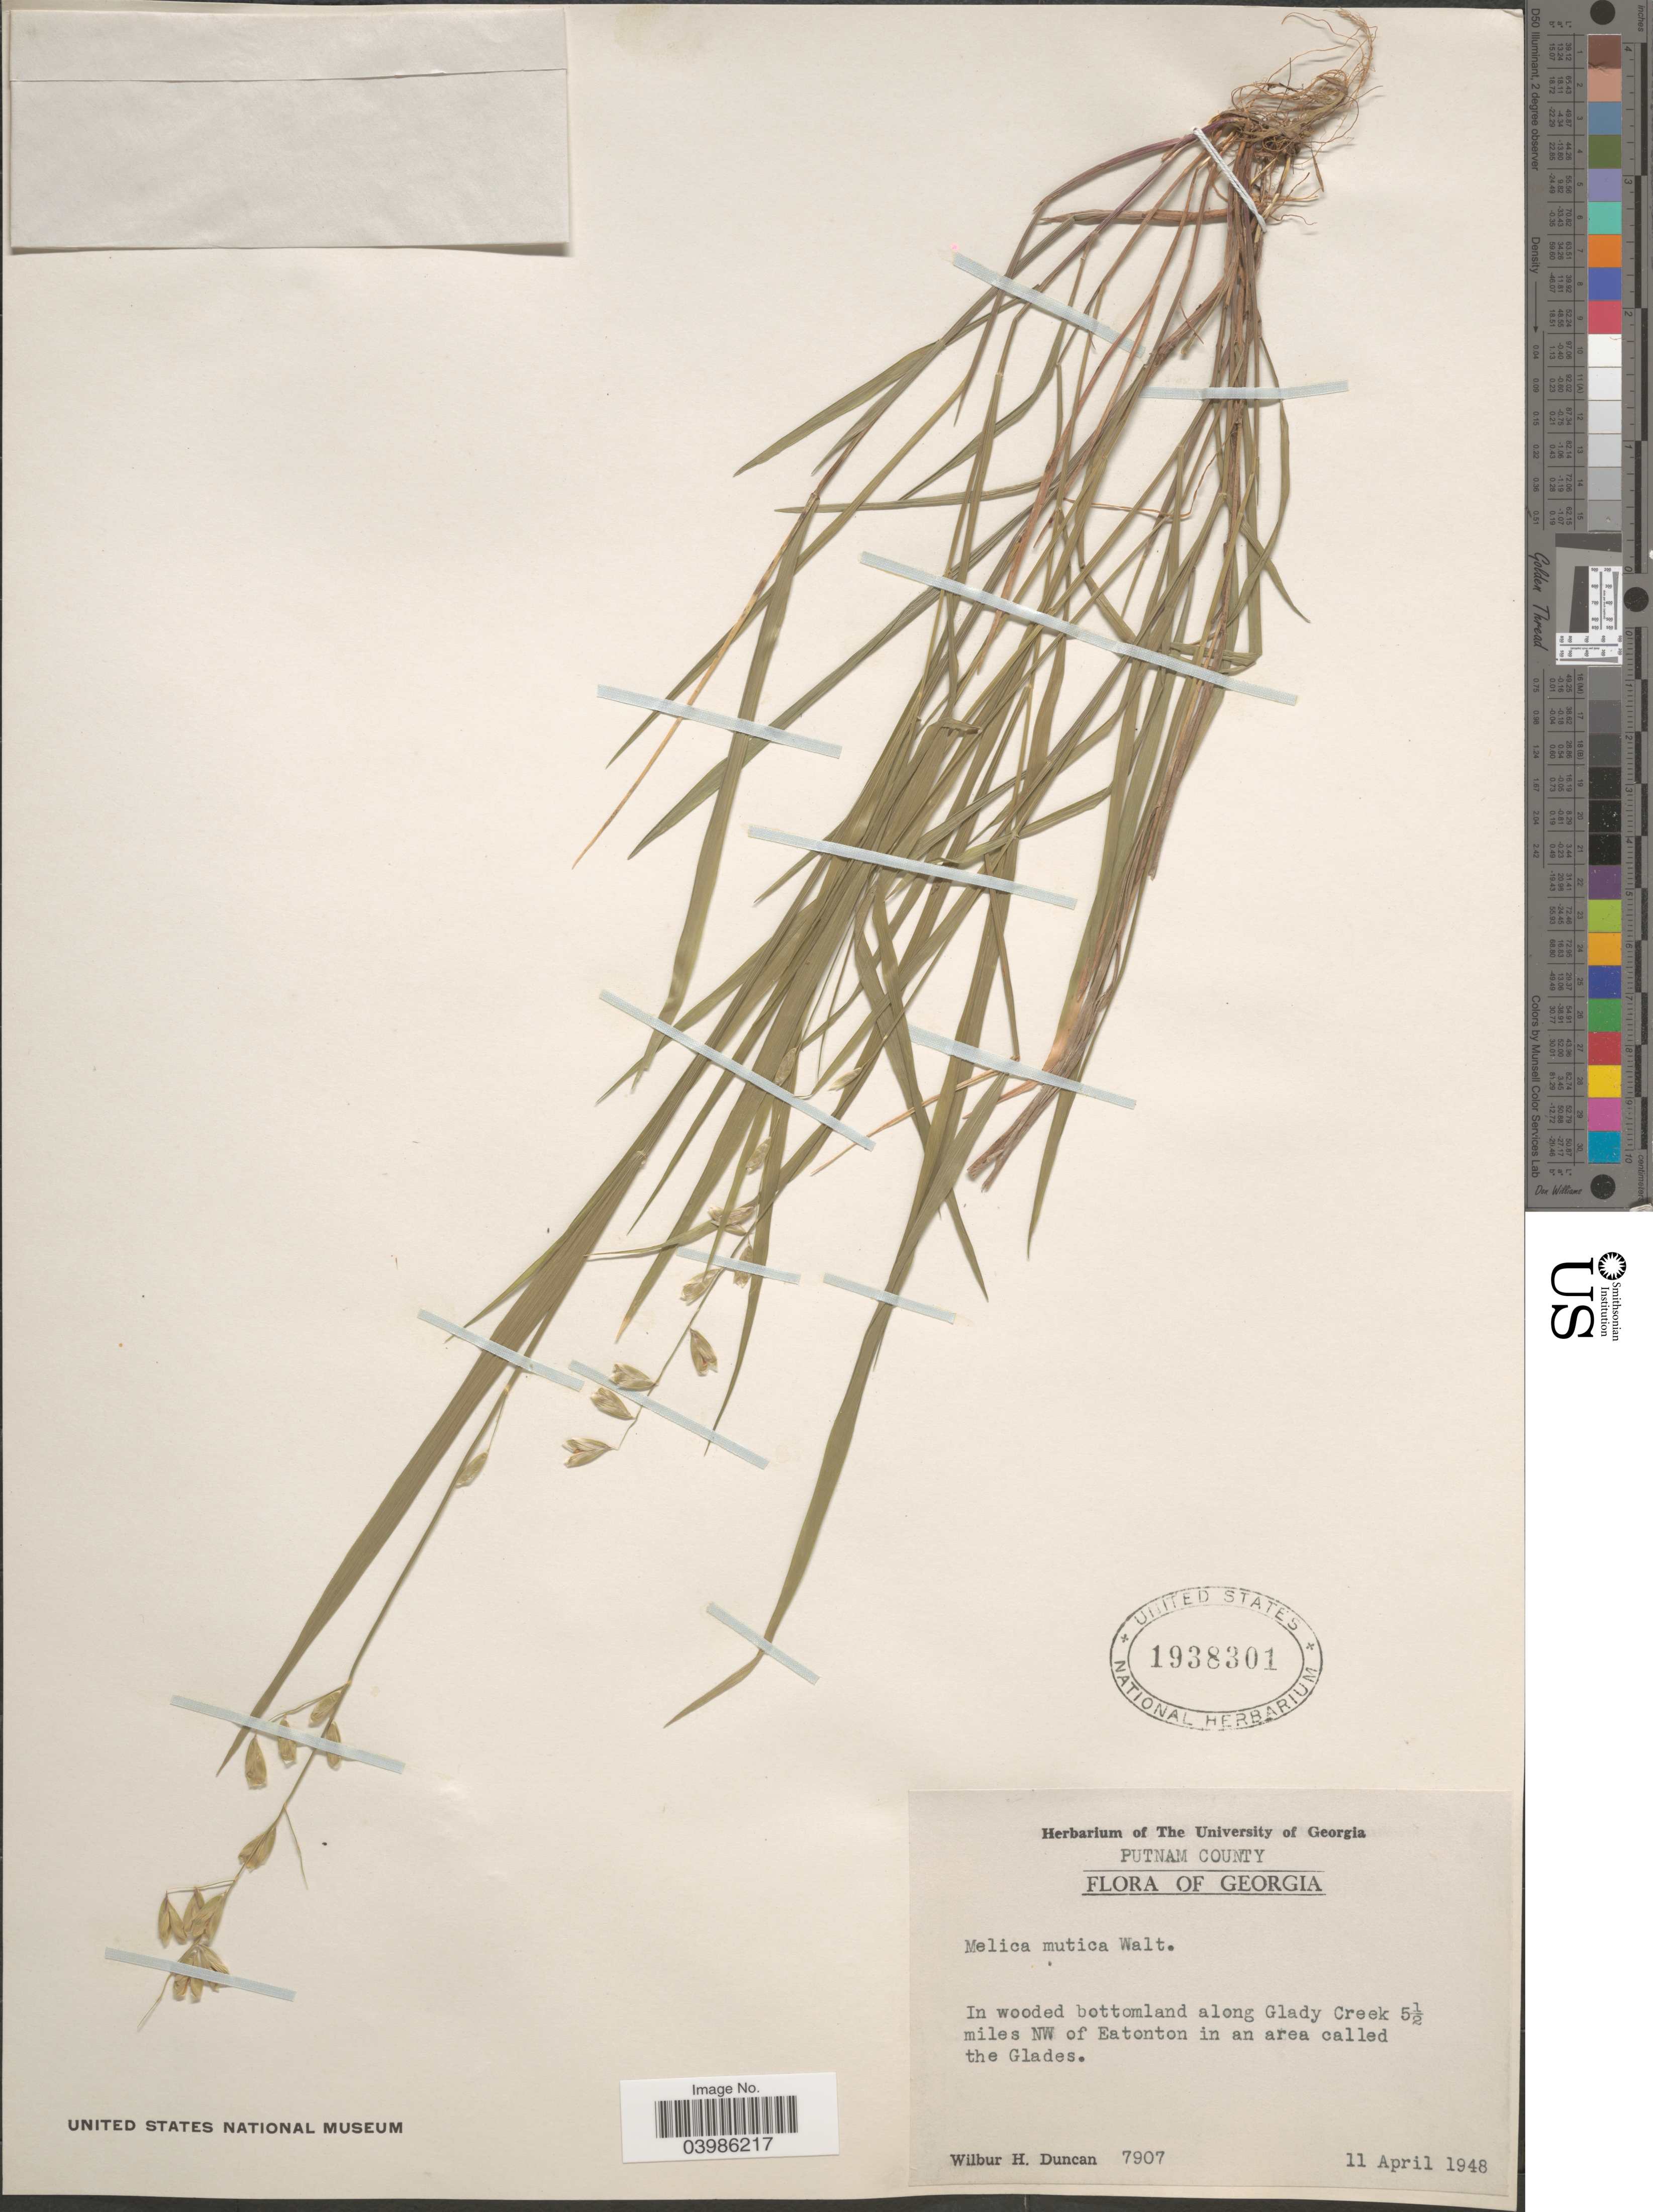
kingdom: Plantae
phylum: Tracheophyta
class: Liliopsida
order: Poales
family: Poaceae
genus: Melica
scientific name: Melica mutica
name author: Walter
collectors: W. H. Duncan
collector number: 7907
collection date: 1948-04-11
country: United States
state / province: Georgia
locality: Putnam County. Along Glady Creek 5½ miles NW of Eatonton in an area called the Glades.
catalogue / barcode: US 1938301